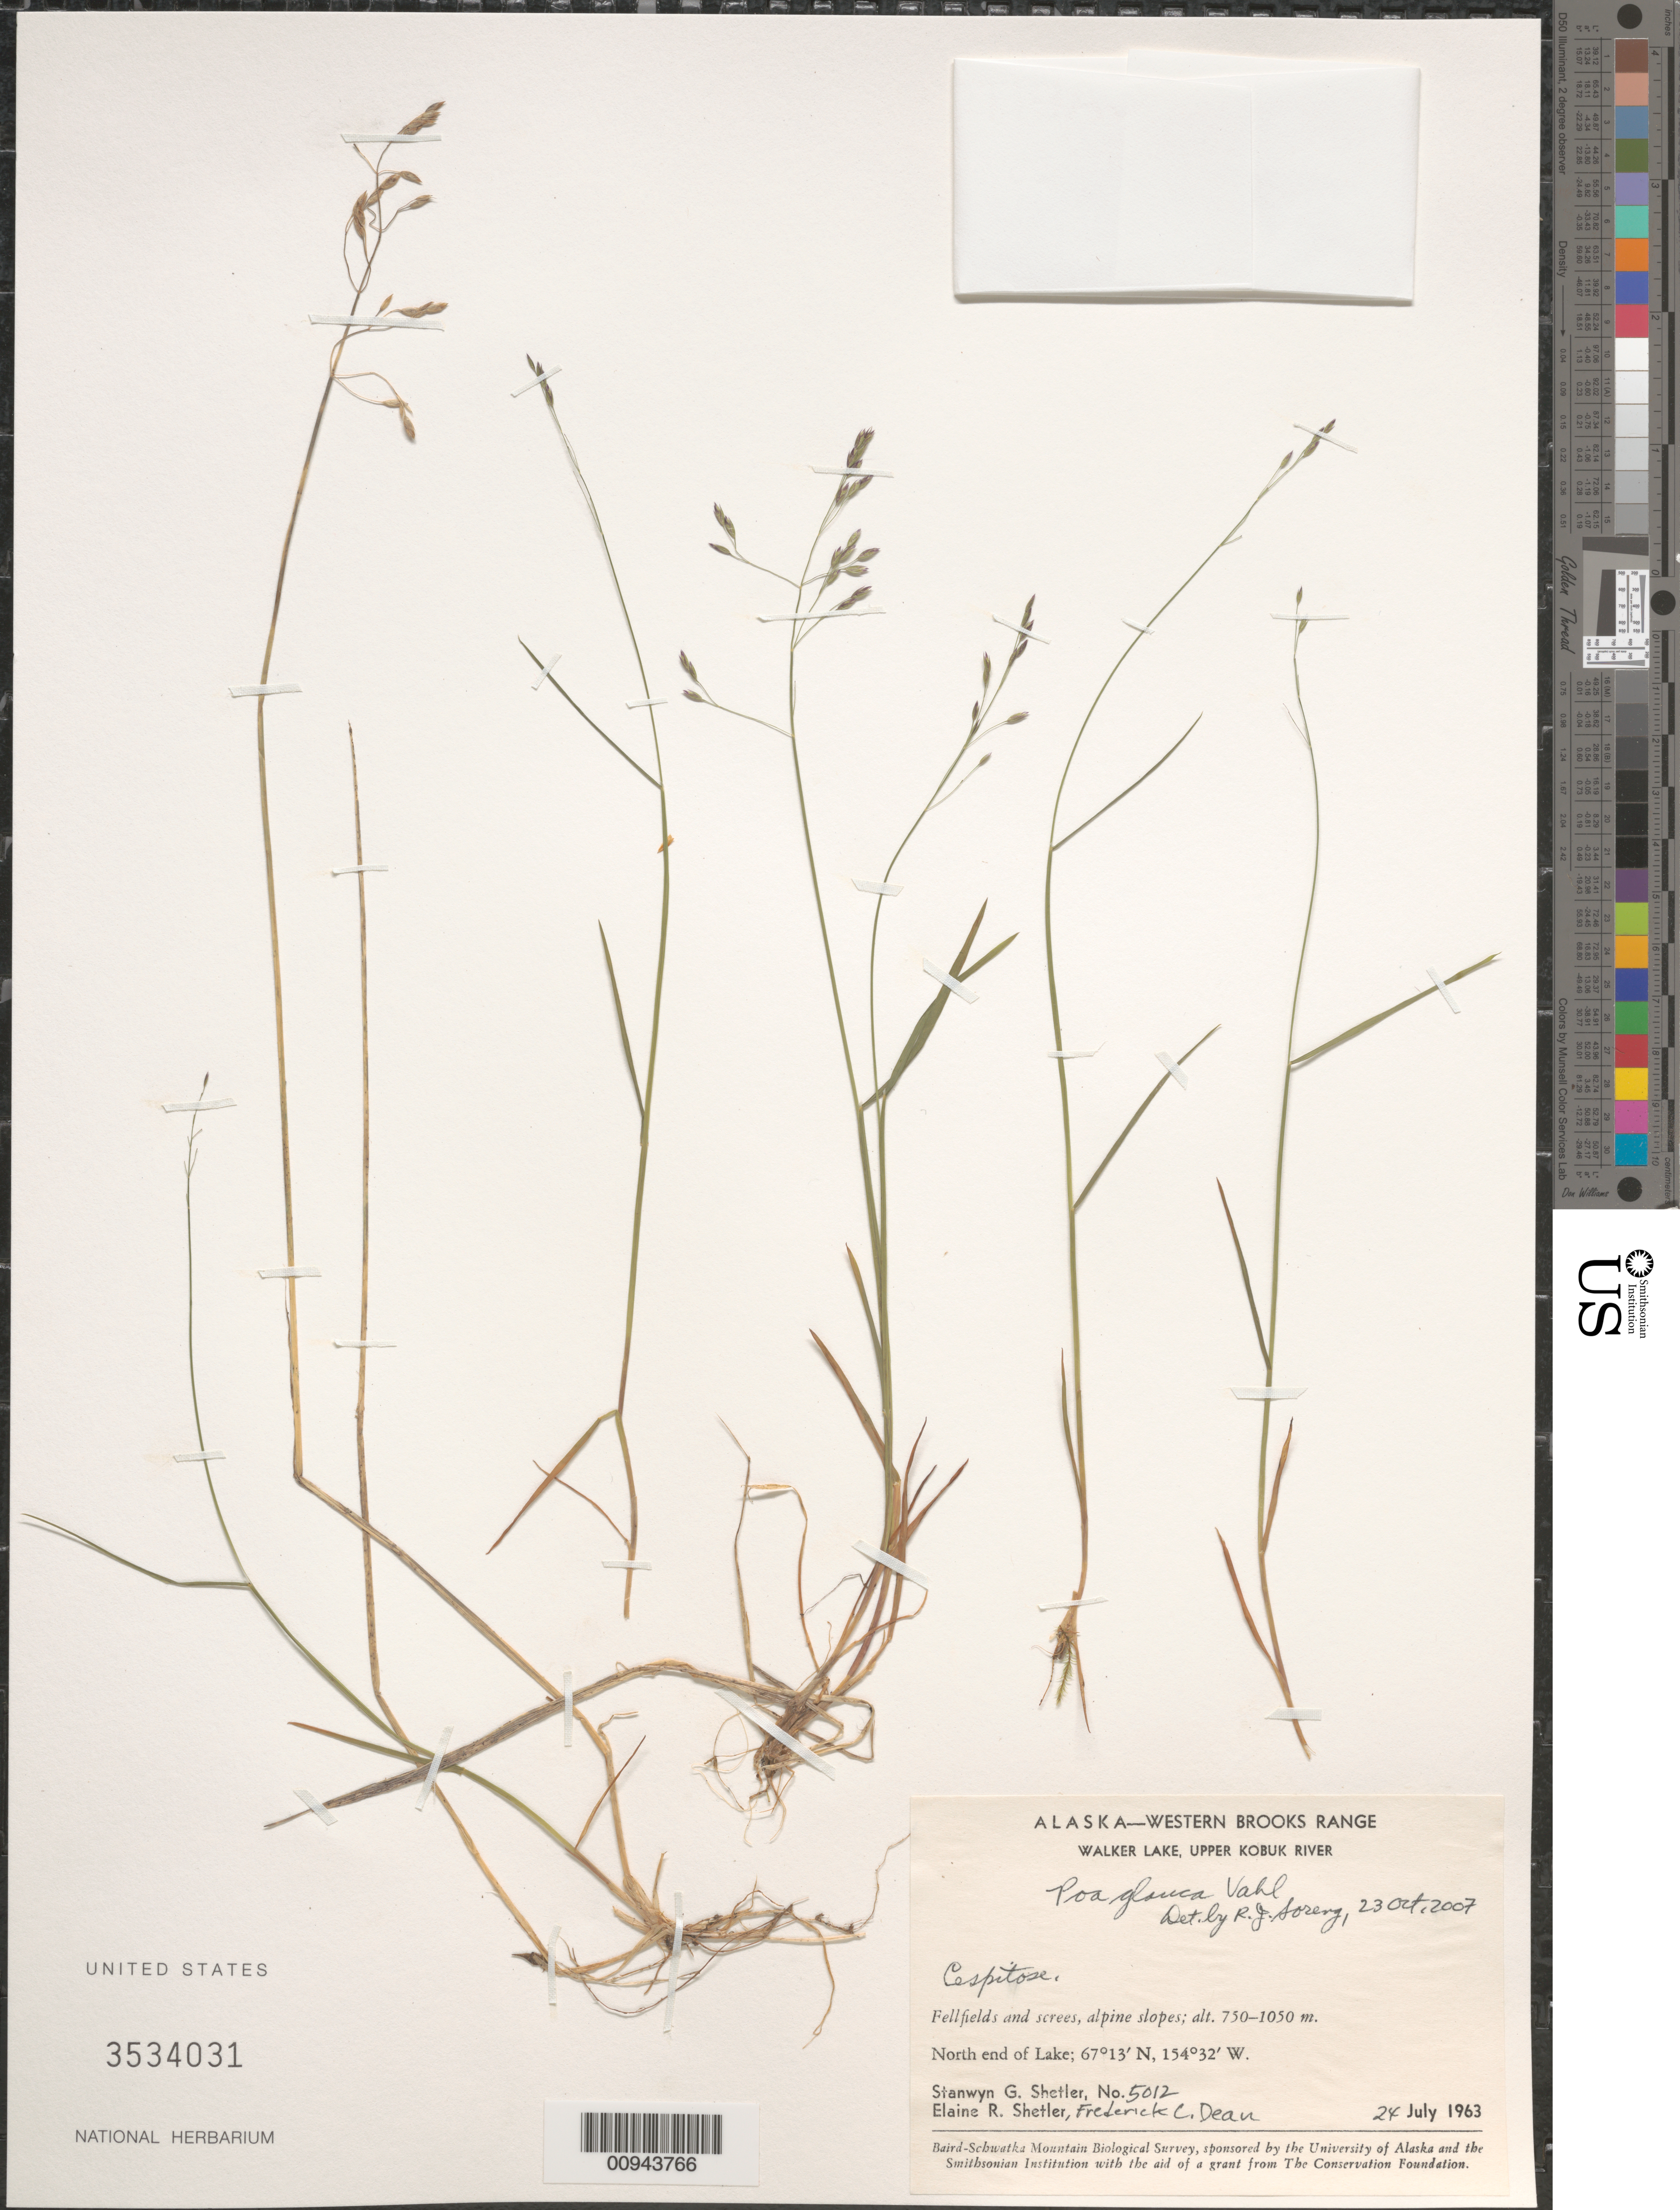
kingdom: Plantae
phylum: Tracheophyta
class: Liliopsida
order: Poales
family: Poaceae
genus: Poa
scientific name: Poa glauca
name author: Vahl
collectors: S. Shetler, E. R. Shetler & F. C. Dean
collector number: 5012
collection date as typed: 24 Jul 1963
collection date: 1963-07-24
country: United States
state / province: Alaska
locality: North end of Walker Lake. Western Brooks Range, Upper Kobuk River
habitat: Fellfields and screes, alpine slopes.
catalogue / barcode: US 3534031